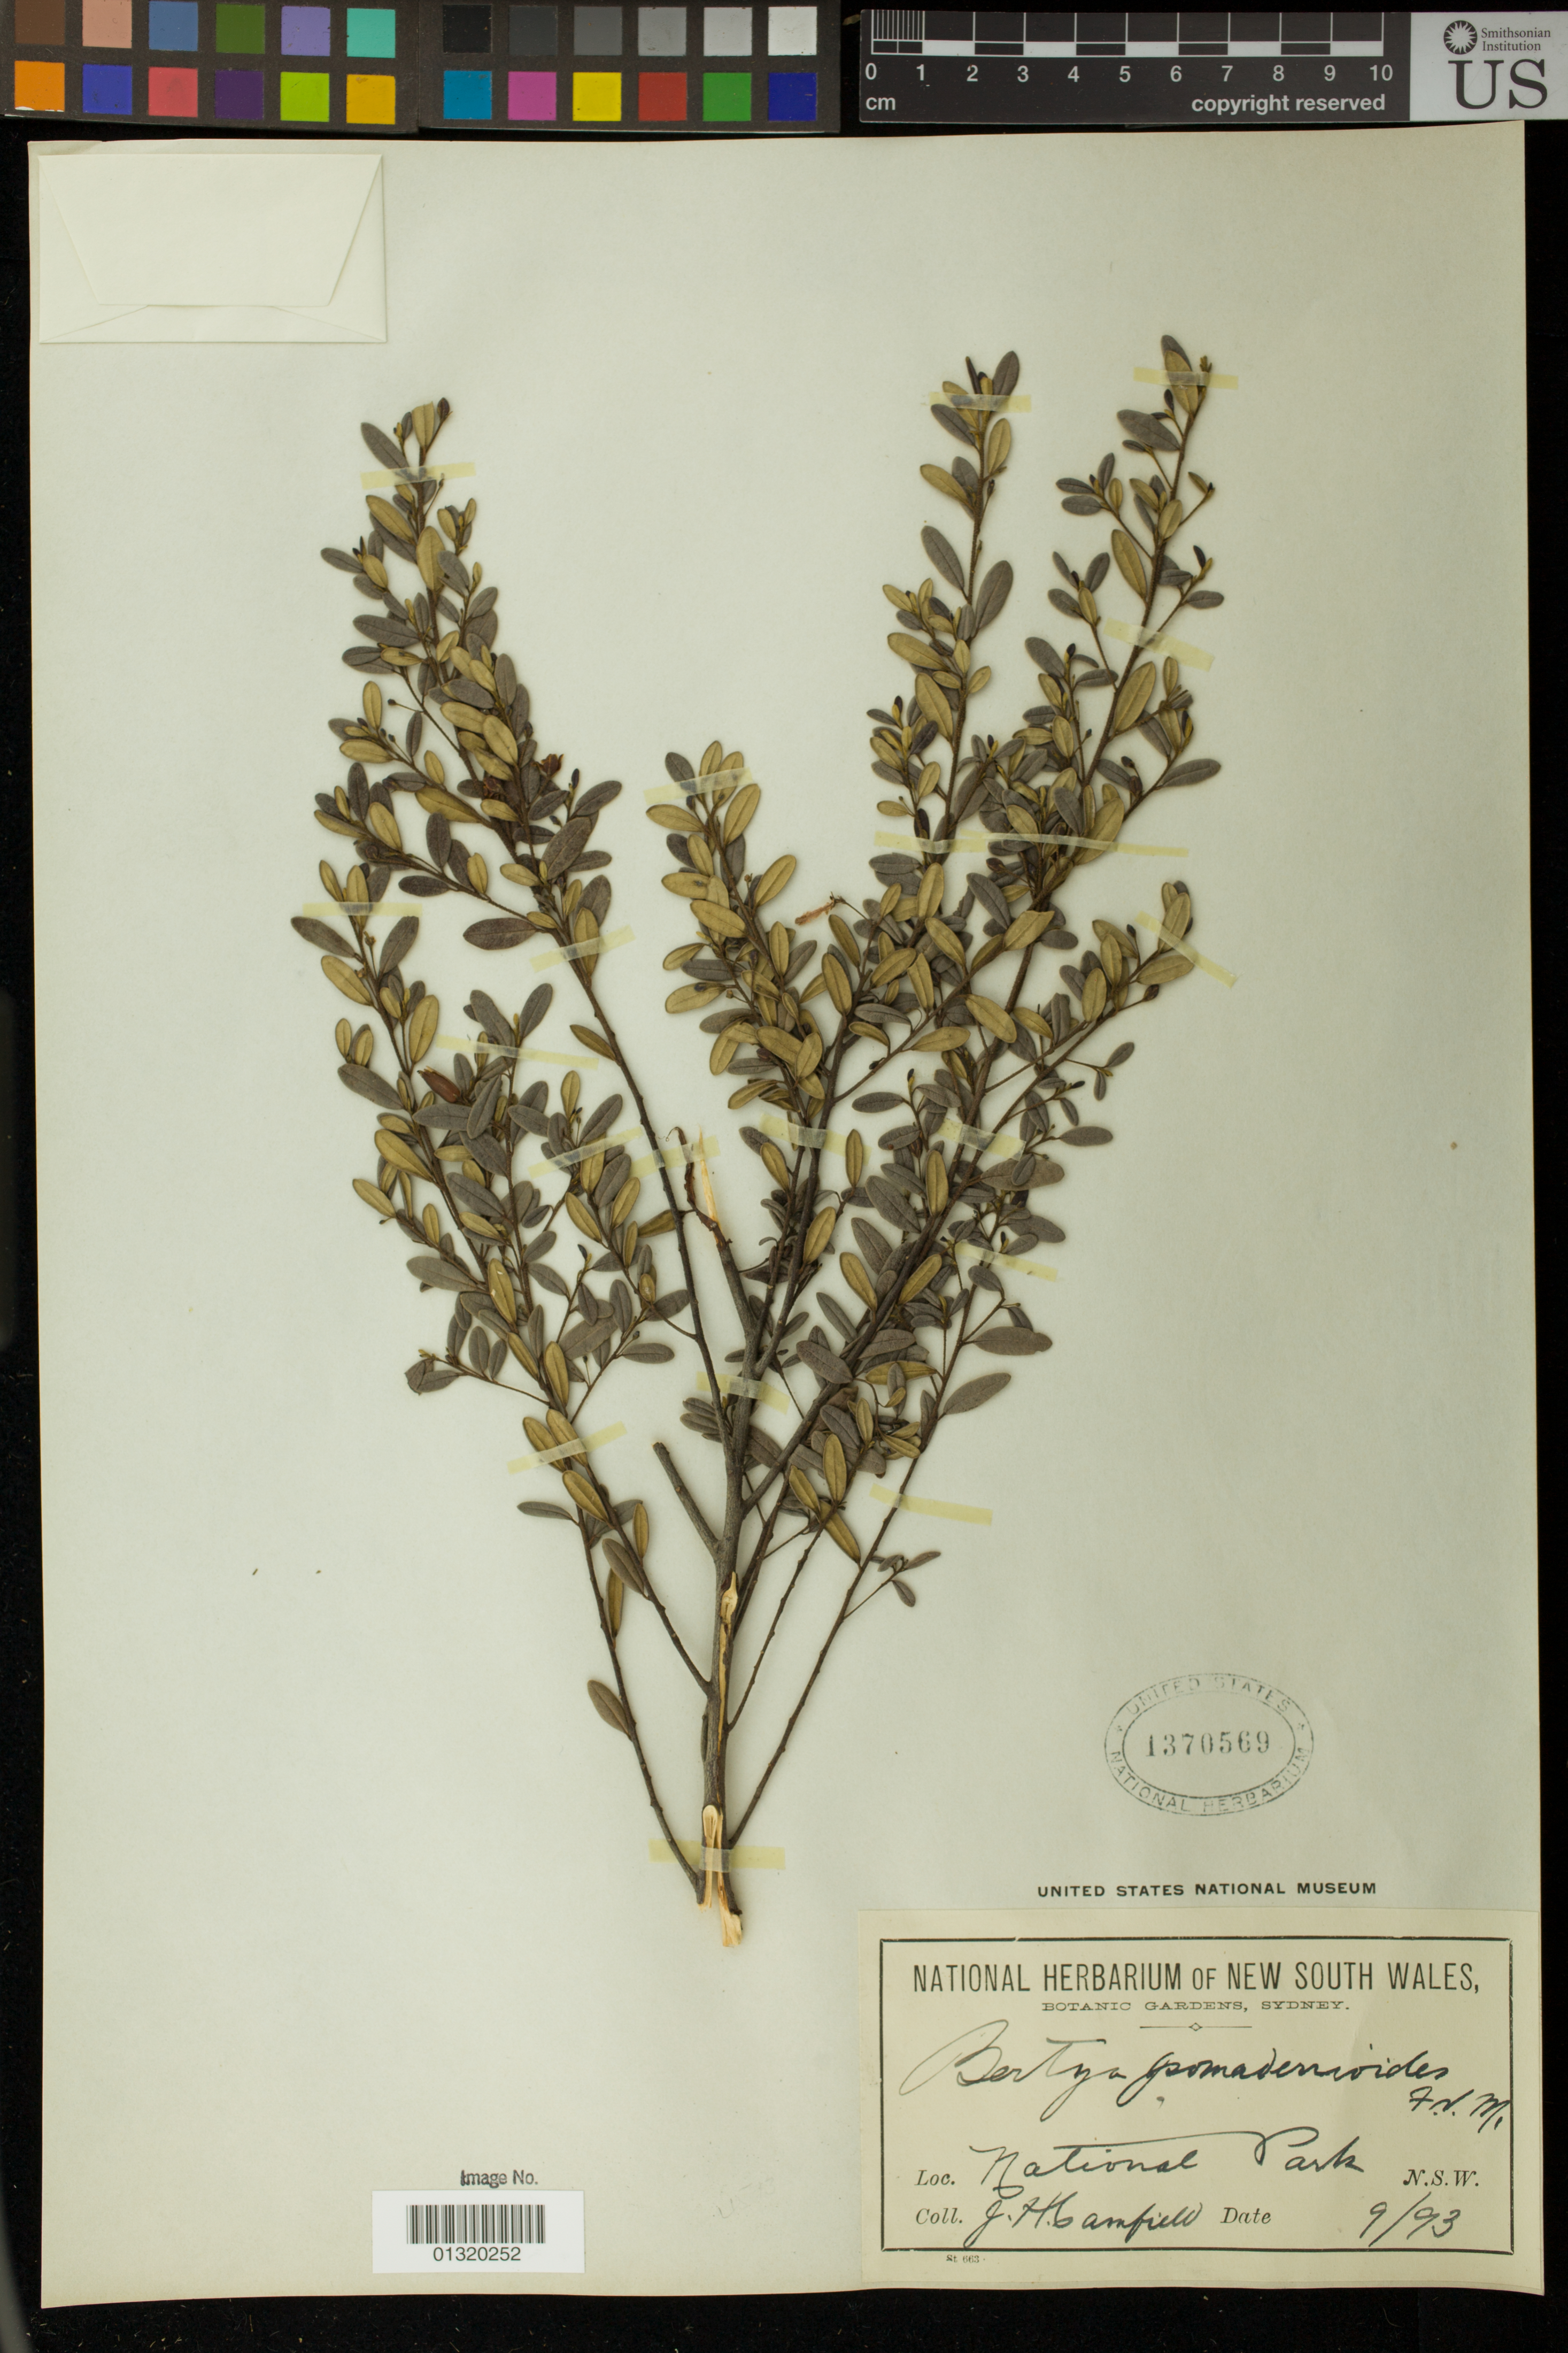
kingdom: Plantae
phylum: Tracheophyta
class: Magnoliopsida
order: Malpighiales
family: Euphorbiaceae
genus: Bertya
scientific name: Bertya pomaderrioides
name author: F. Muell.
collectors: J. Camfield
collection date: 1893-09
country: Australia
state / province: New South Wales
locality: National Park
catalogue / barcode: US 1370569